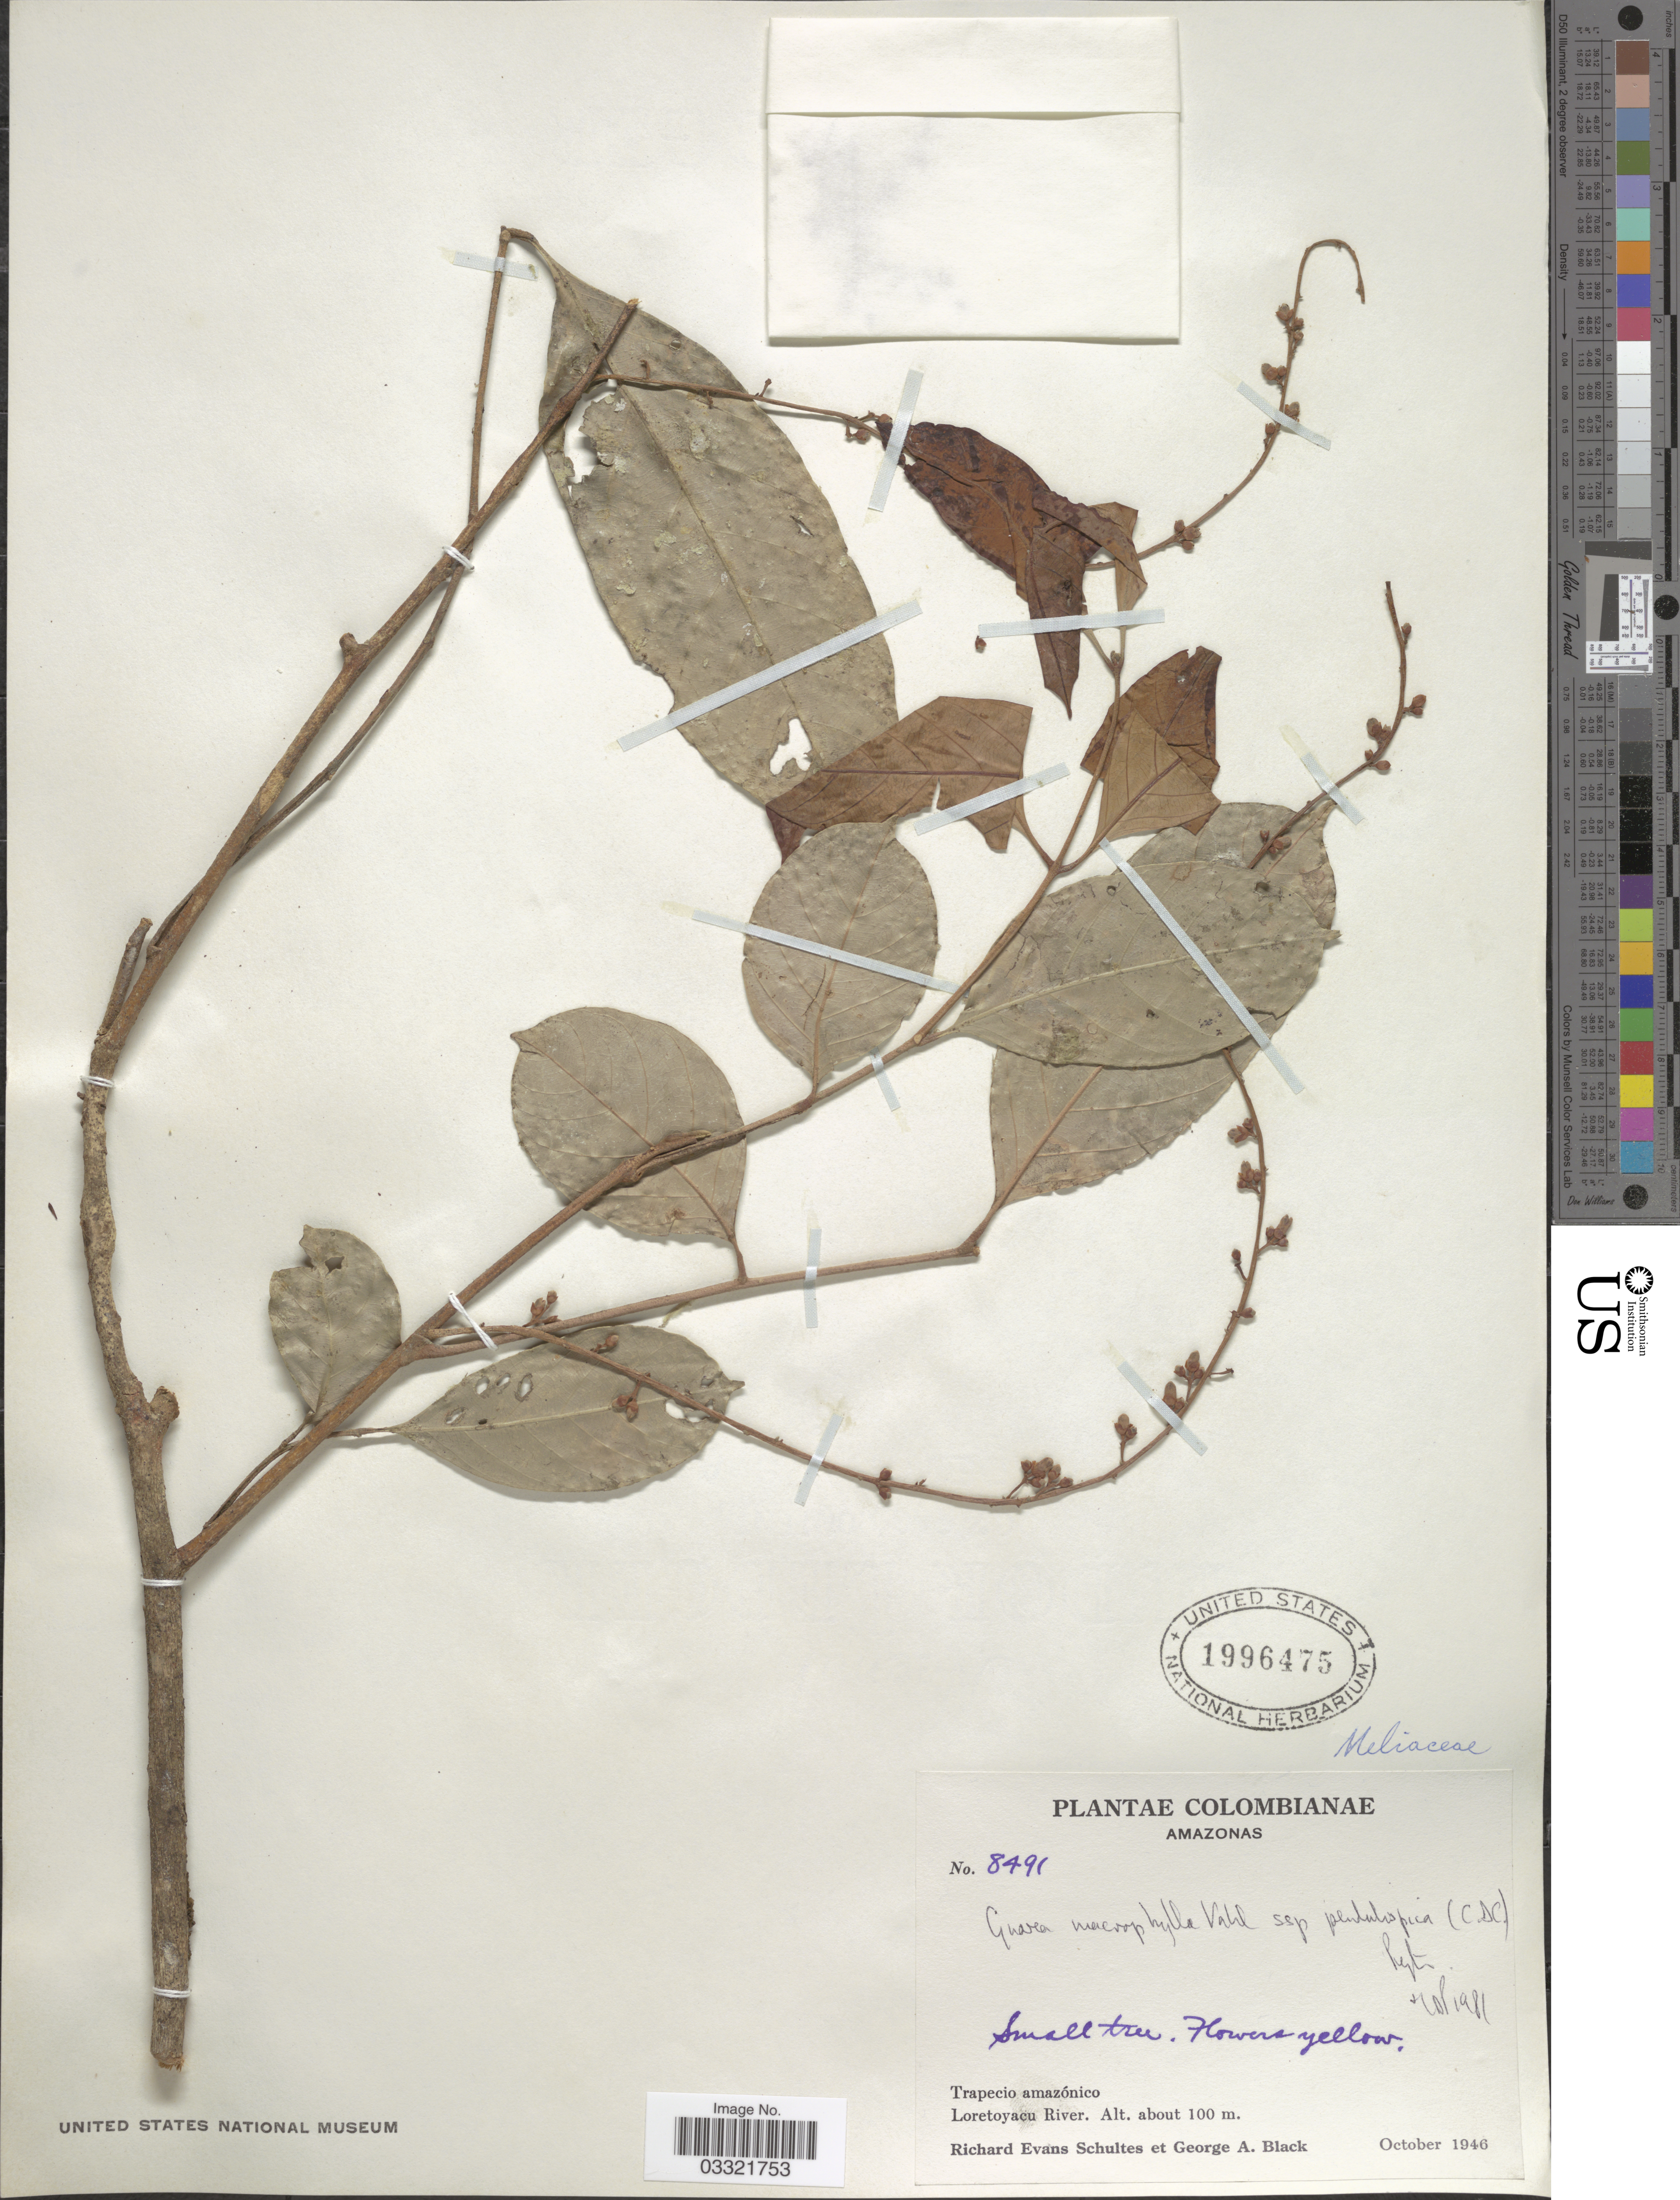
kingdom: Plantae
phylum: Tracheophyta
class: Magnoliopsida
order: Sapindales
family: Meliaceae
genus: Guarea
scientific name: Guarea macrophylla subsp. pendulispica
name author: (C. DC.) T.D. Penn.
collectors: R. E. Schultes & G. A. Black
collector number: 8491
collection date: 1946-10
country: Colombia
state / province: Amazônas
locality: Trapecio amazónico. Loretoyacu River.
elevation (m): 100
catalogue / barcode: US 1996475